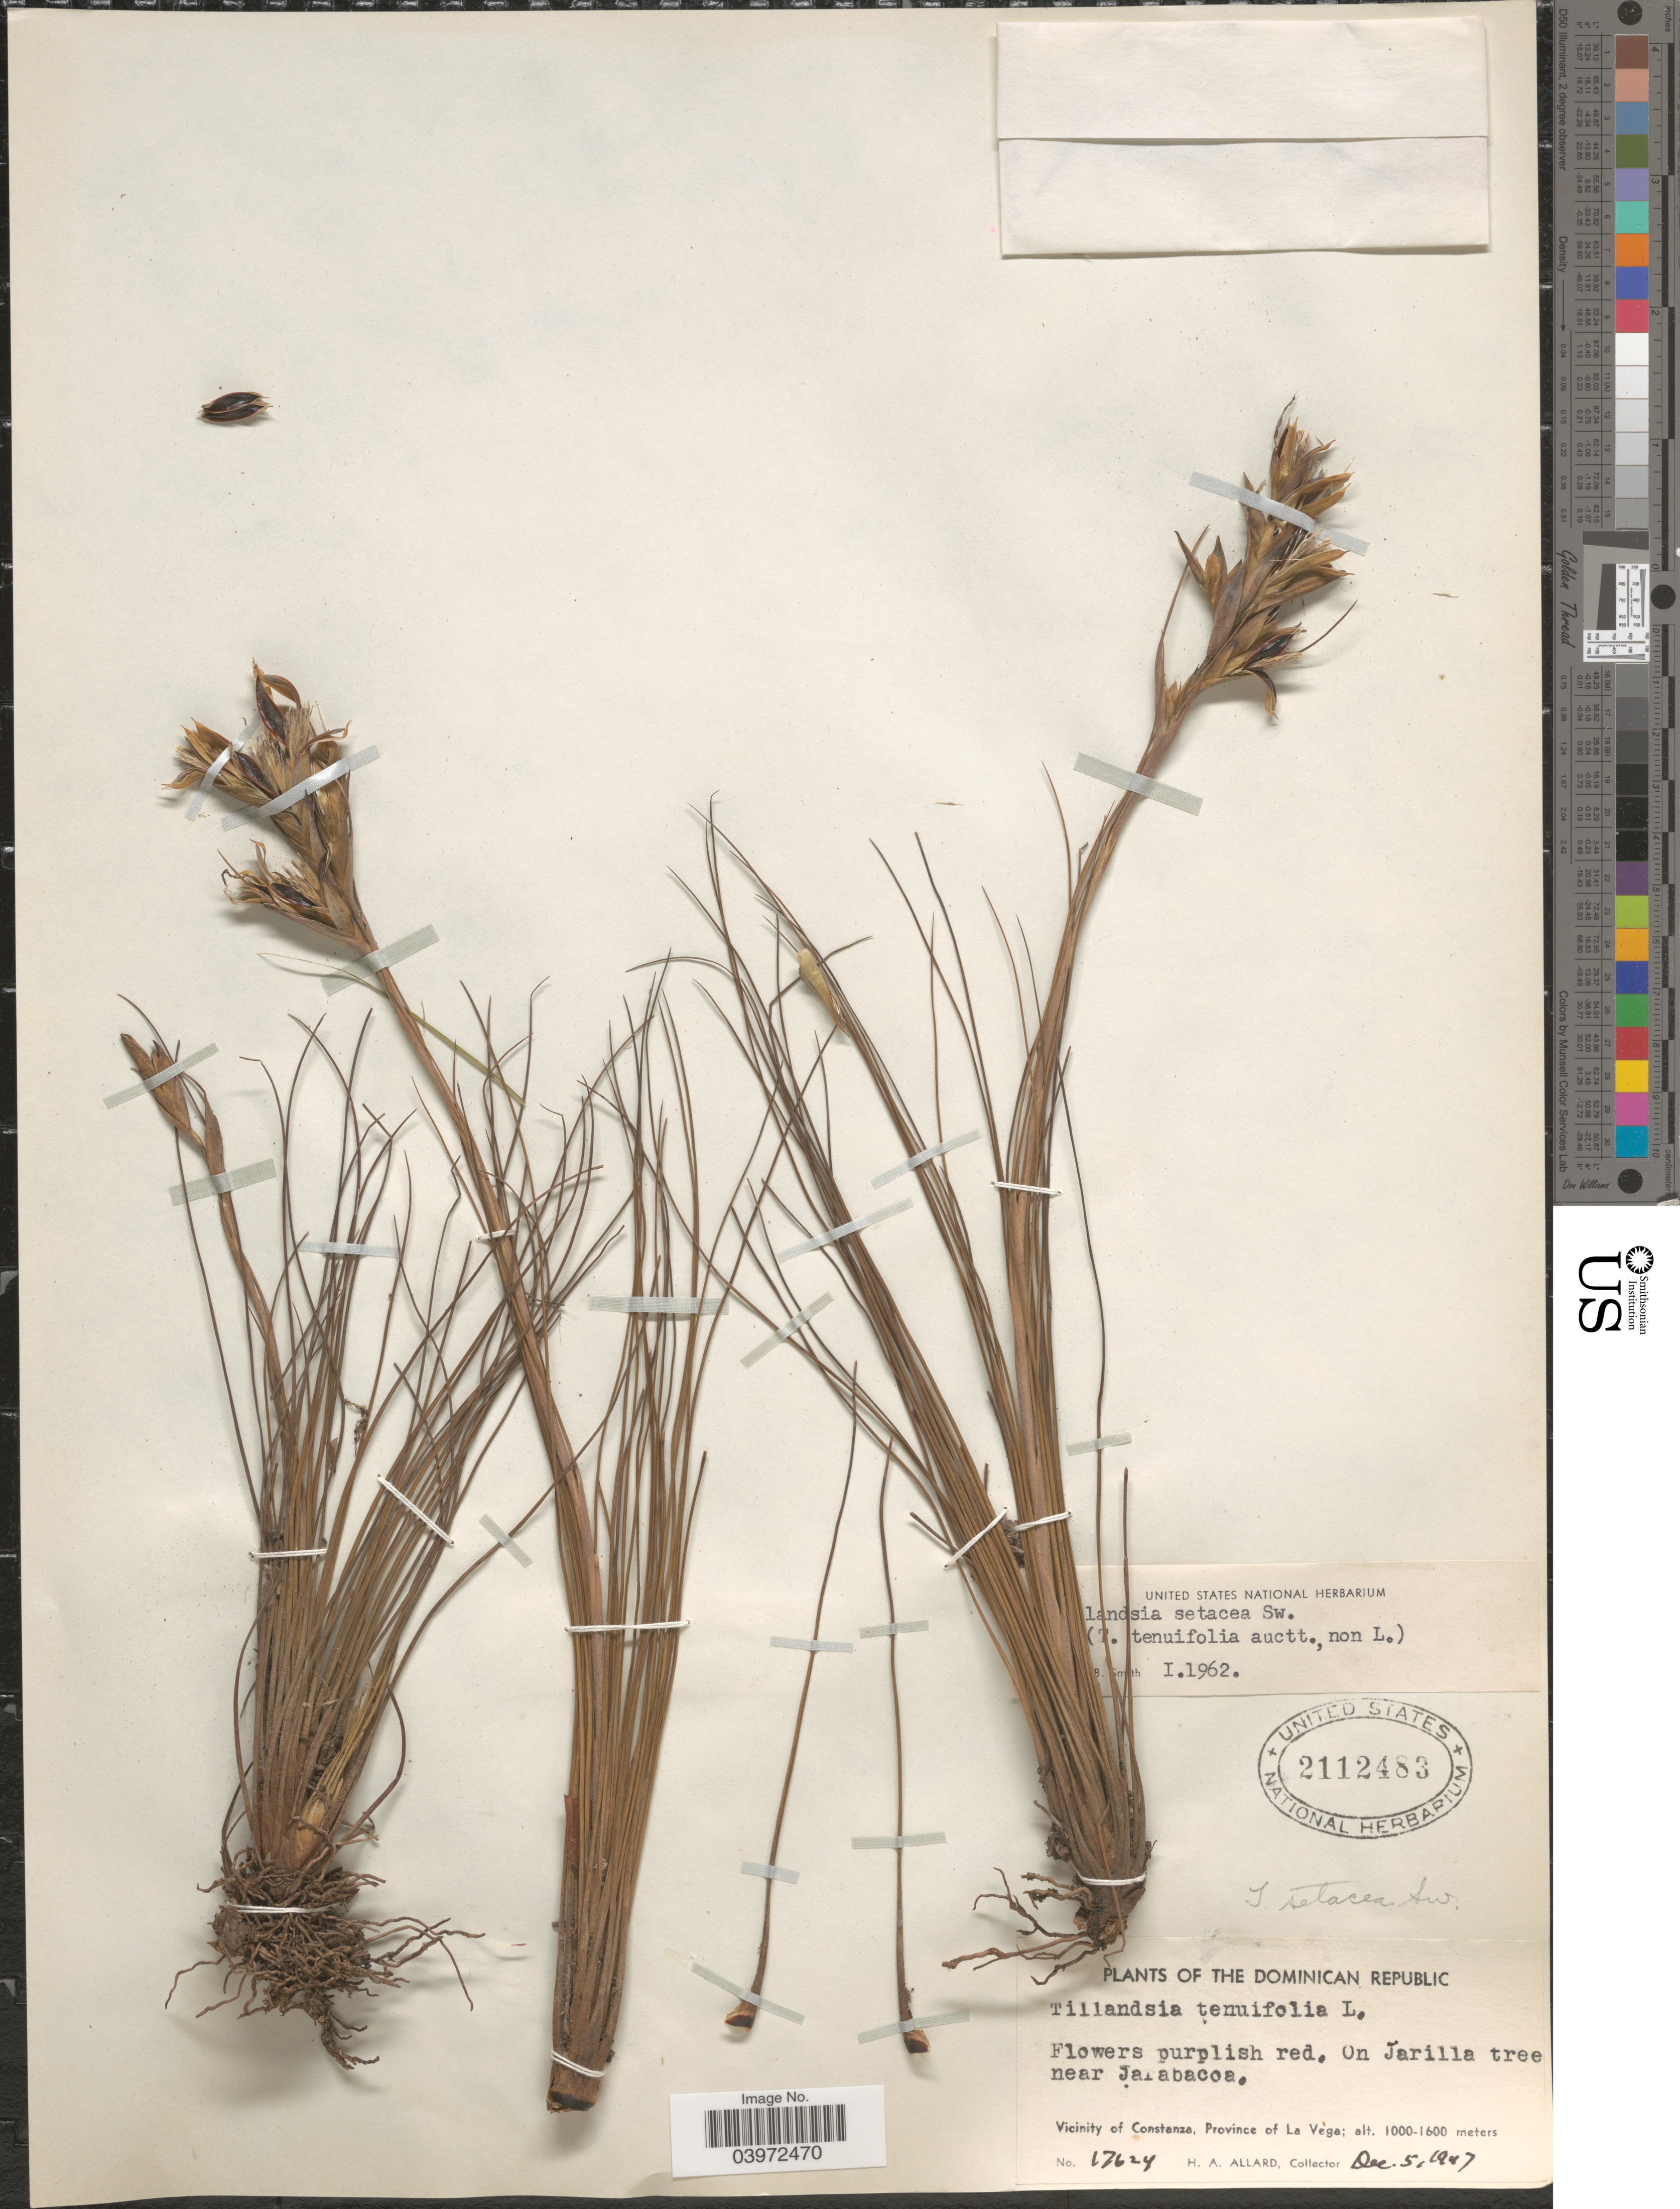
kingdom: Plantae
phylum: Tracheophyta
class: Liliopsida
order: Poales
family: Bromeliaceae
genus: Tillandsia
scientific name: Tillandsia setacea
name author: Sw.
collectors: H. A. Allard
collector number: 17624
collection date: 1947-12-05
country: Dominican Republic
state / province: La Vega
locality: On Jarilla tree near Jarabacoa. Vicinity of Constanza.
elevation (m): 1000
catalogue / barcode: US 2112483